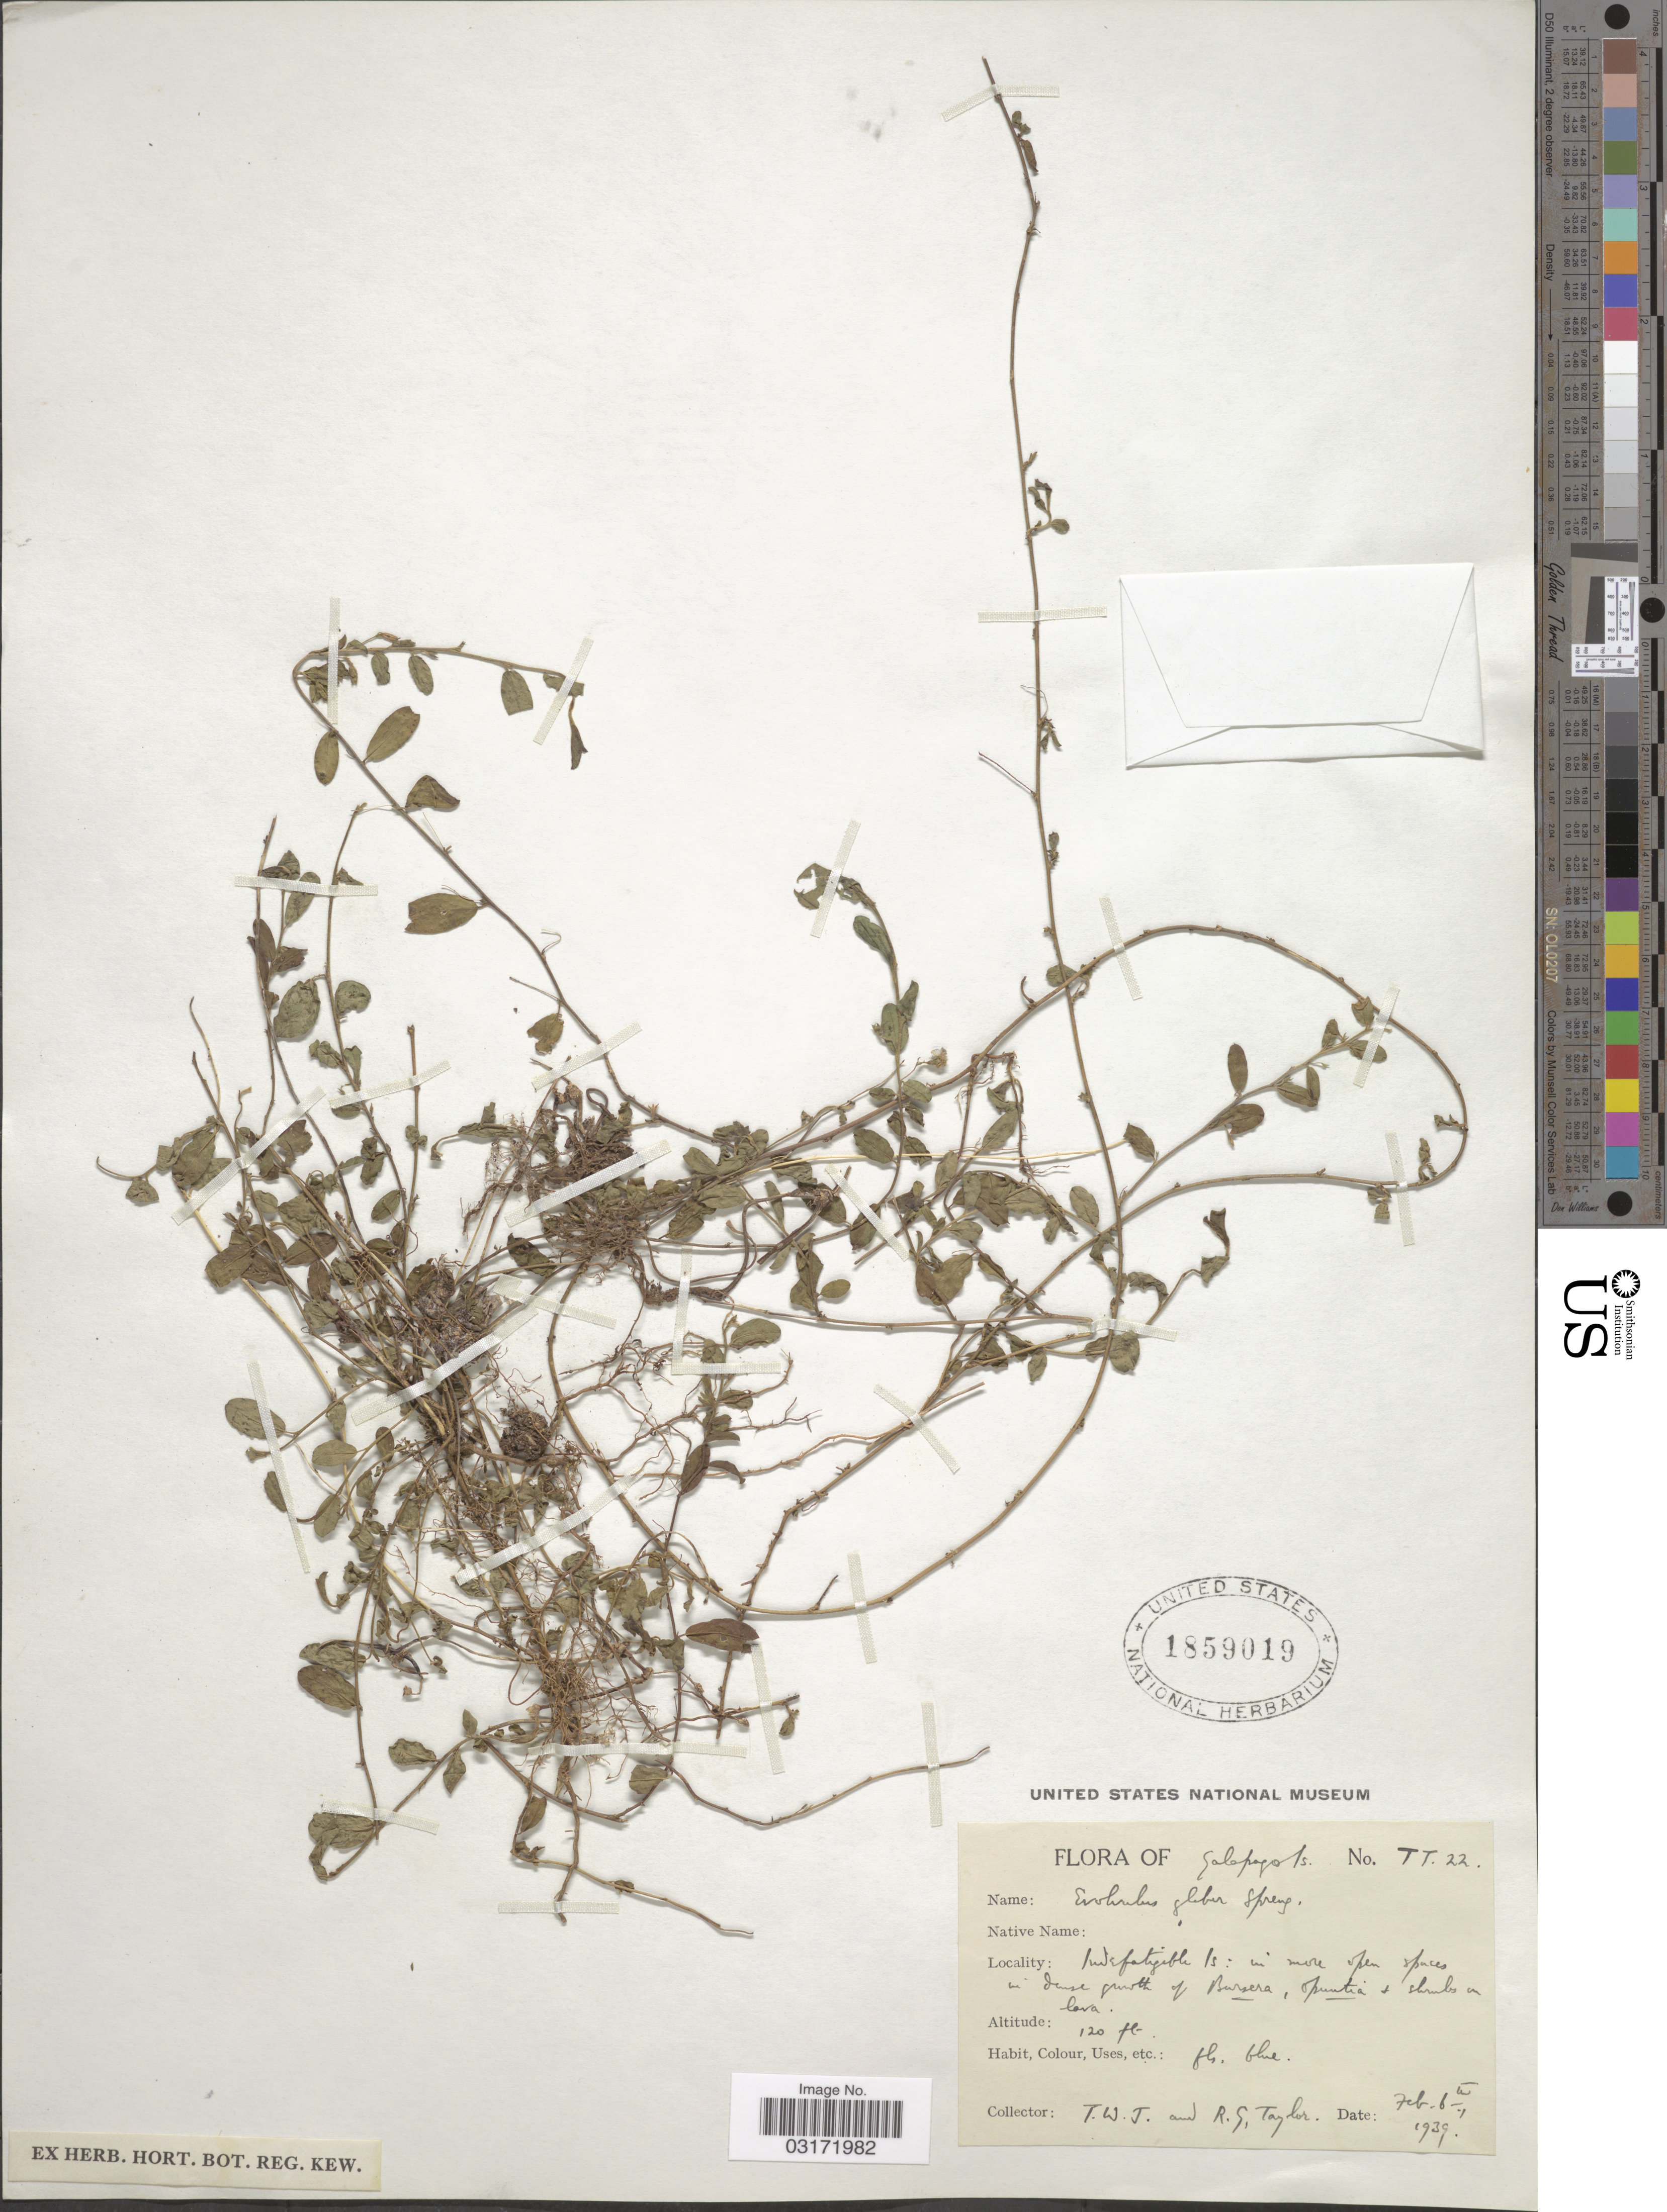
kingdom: Plantae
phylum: Tracheophyta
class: Magnoliopsida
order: Solanales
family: Convolvulaceae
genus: Evolvulus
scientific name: Evolvulus glaber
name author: Spreng.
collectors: T. W. J. Taylor & R. Taylor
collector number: TT22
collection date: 1939-02-06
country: Ecuador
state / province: Colón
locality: Galapago Is. Indefatigable Is: in more open spaces.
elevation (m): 37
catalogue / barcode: US 1859019